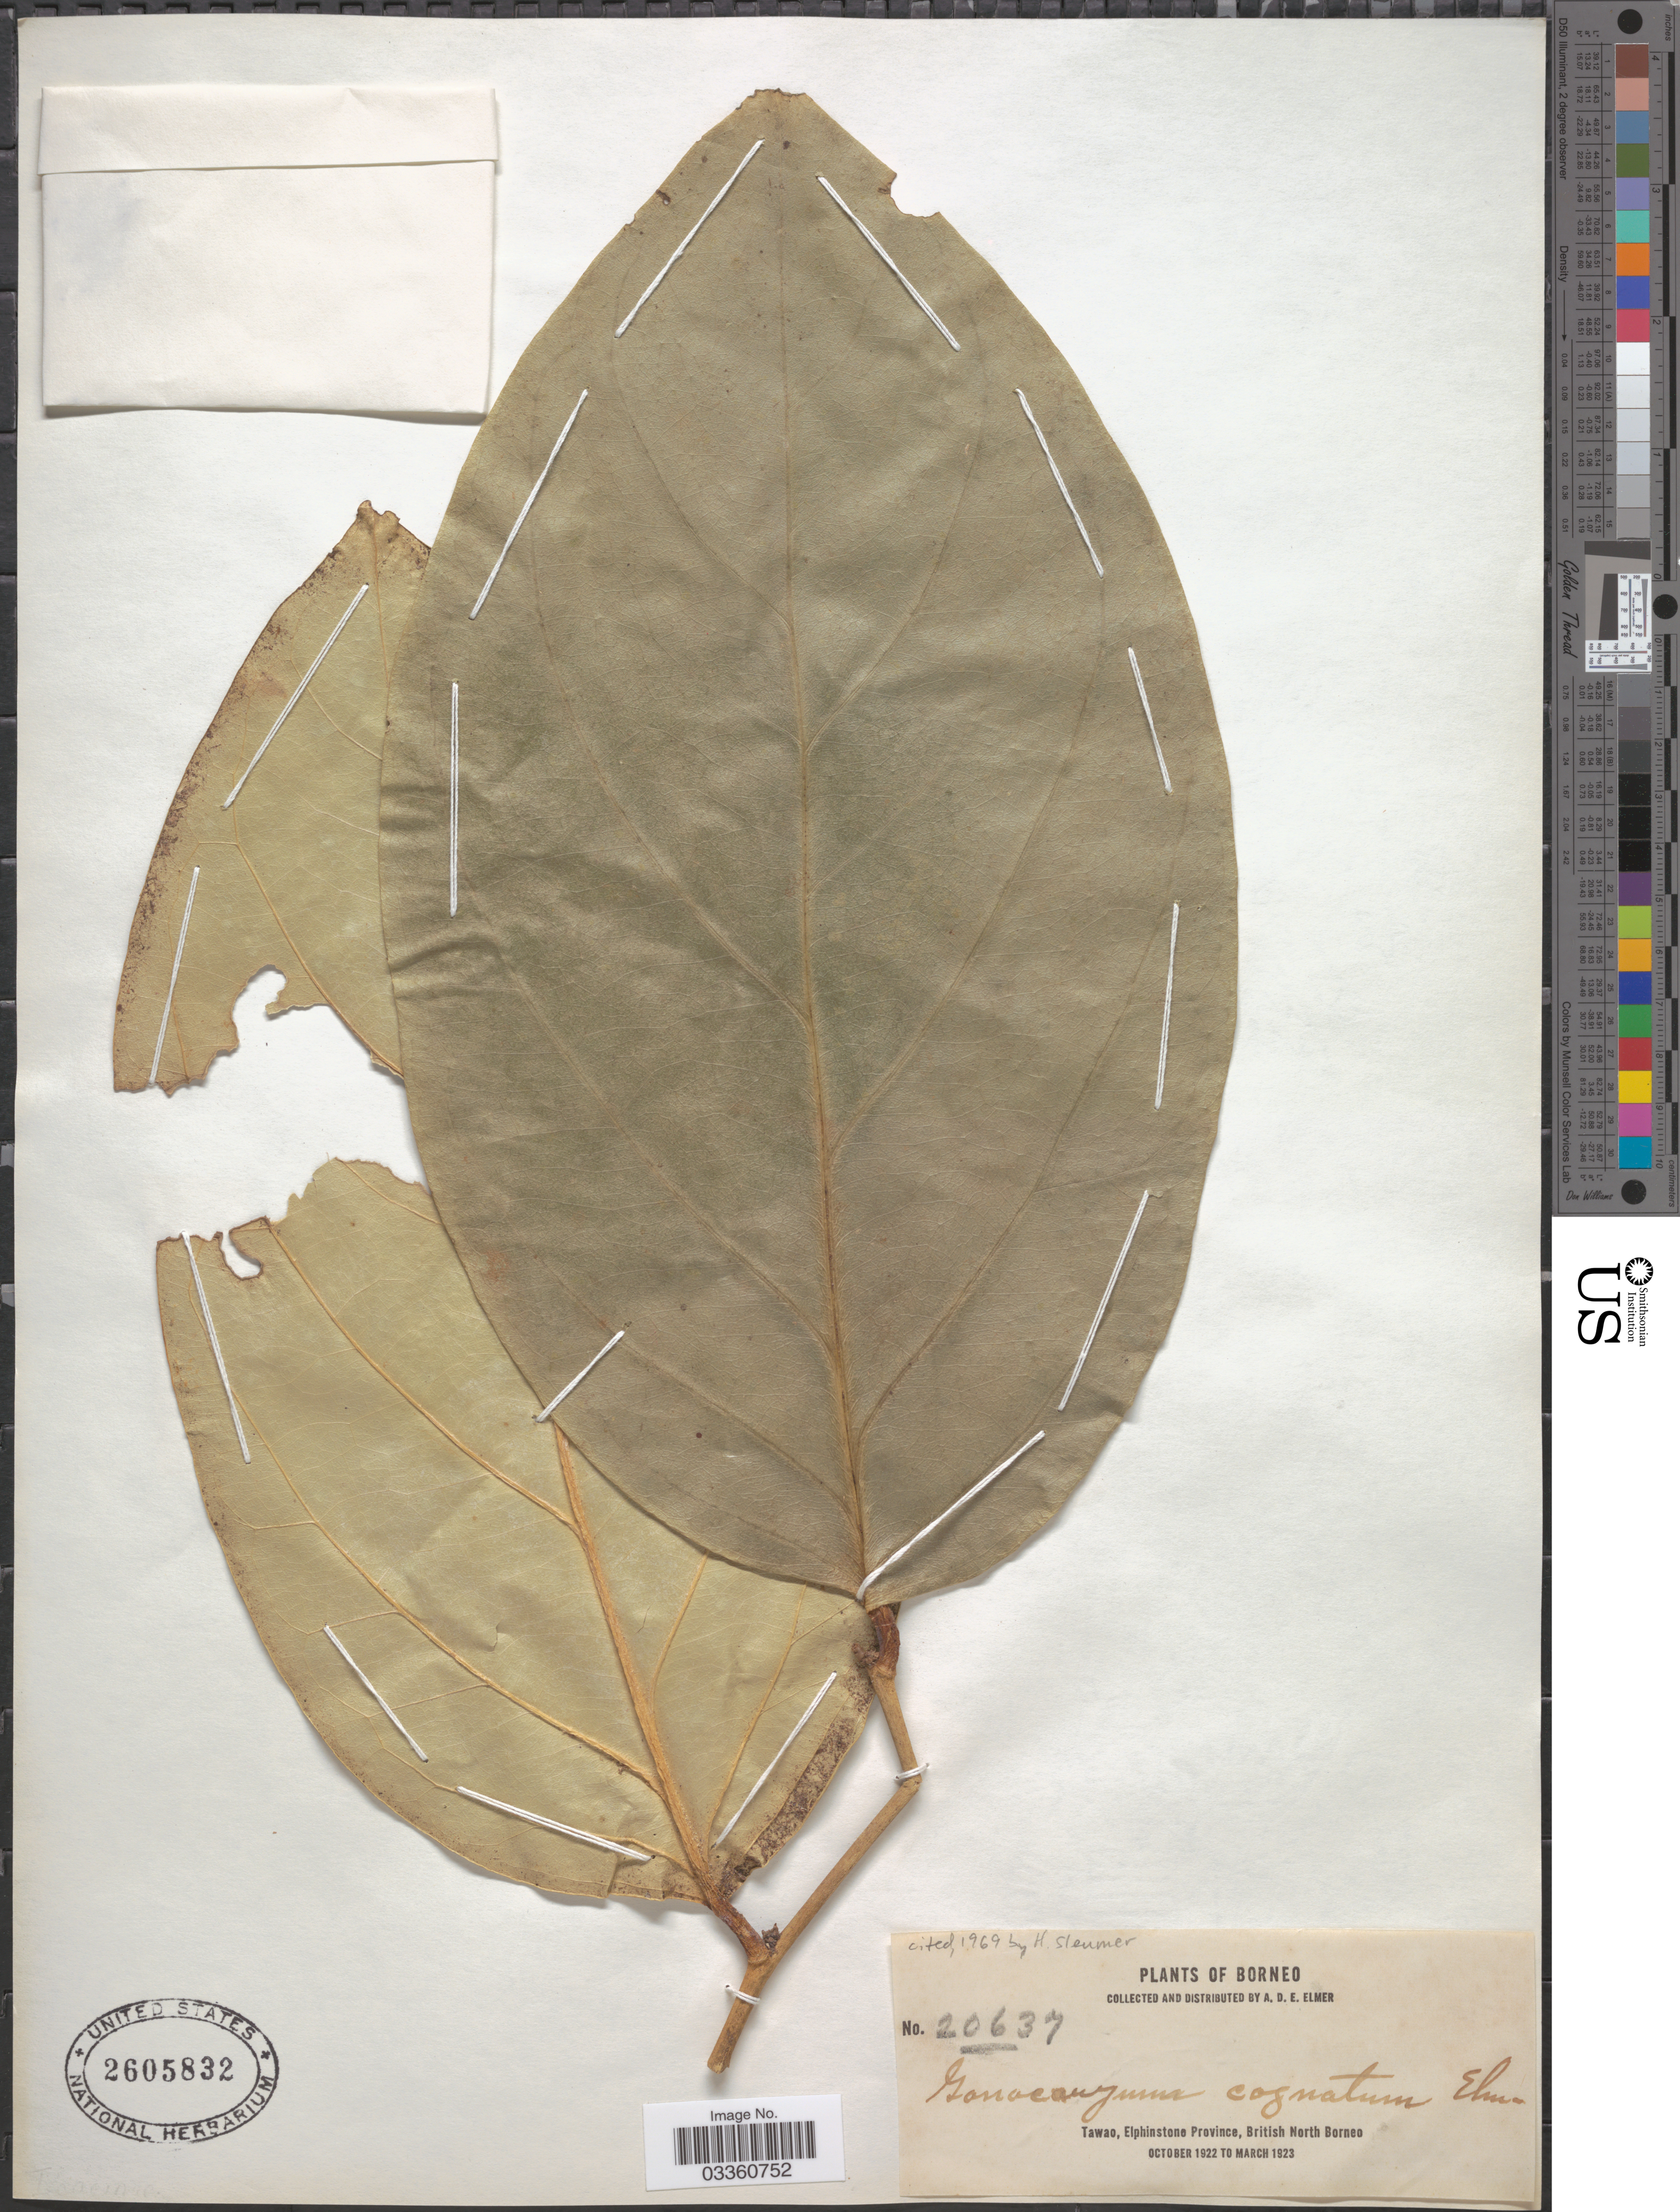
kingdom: Plantae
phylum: Tracheophyta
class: Magnoliopsida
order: Cardiopteridales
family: Cardiopteridaceae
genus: Gonocaryum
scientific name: Gonocaryum cognatum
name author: Elmer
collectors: A. D. E. Elmer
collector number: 20637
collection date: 1922-10/1923-03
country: Malaysia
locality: Tawao, Elphinstone Province, British North Borneo.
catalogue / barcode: US 2605832